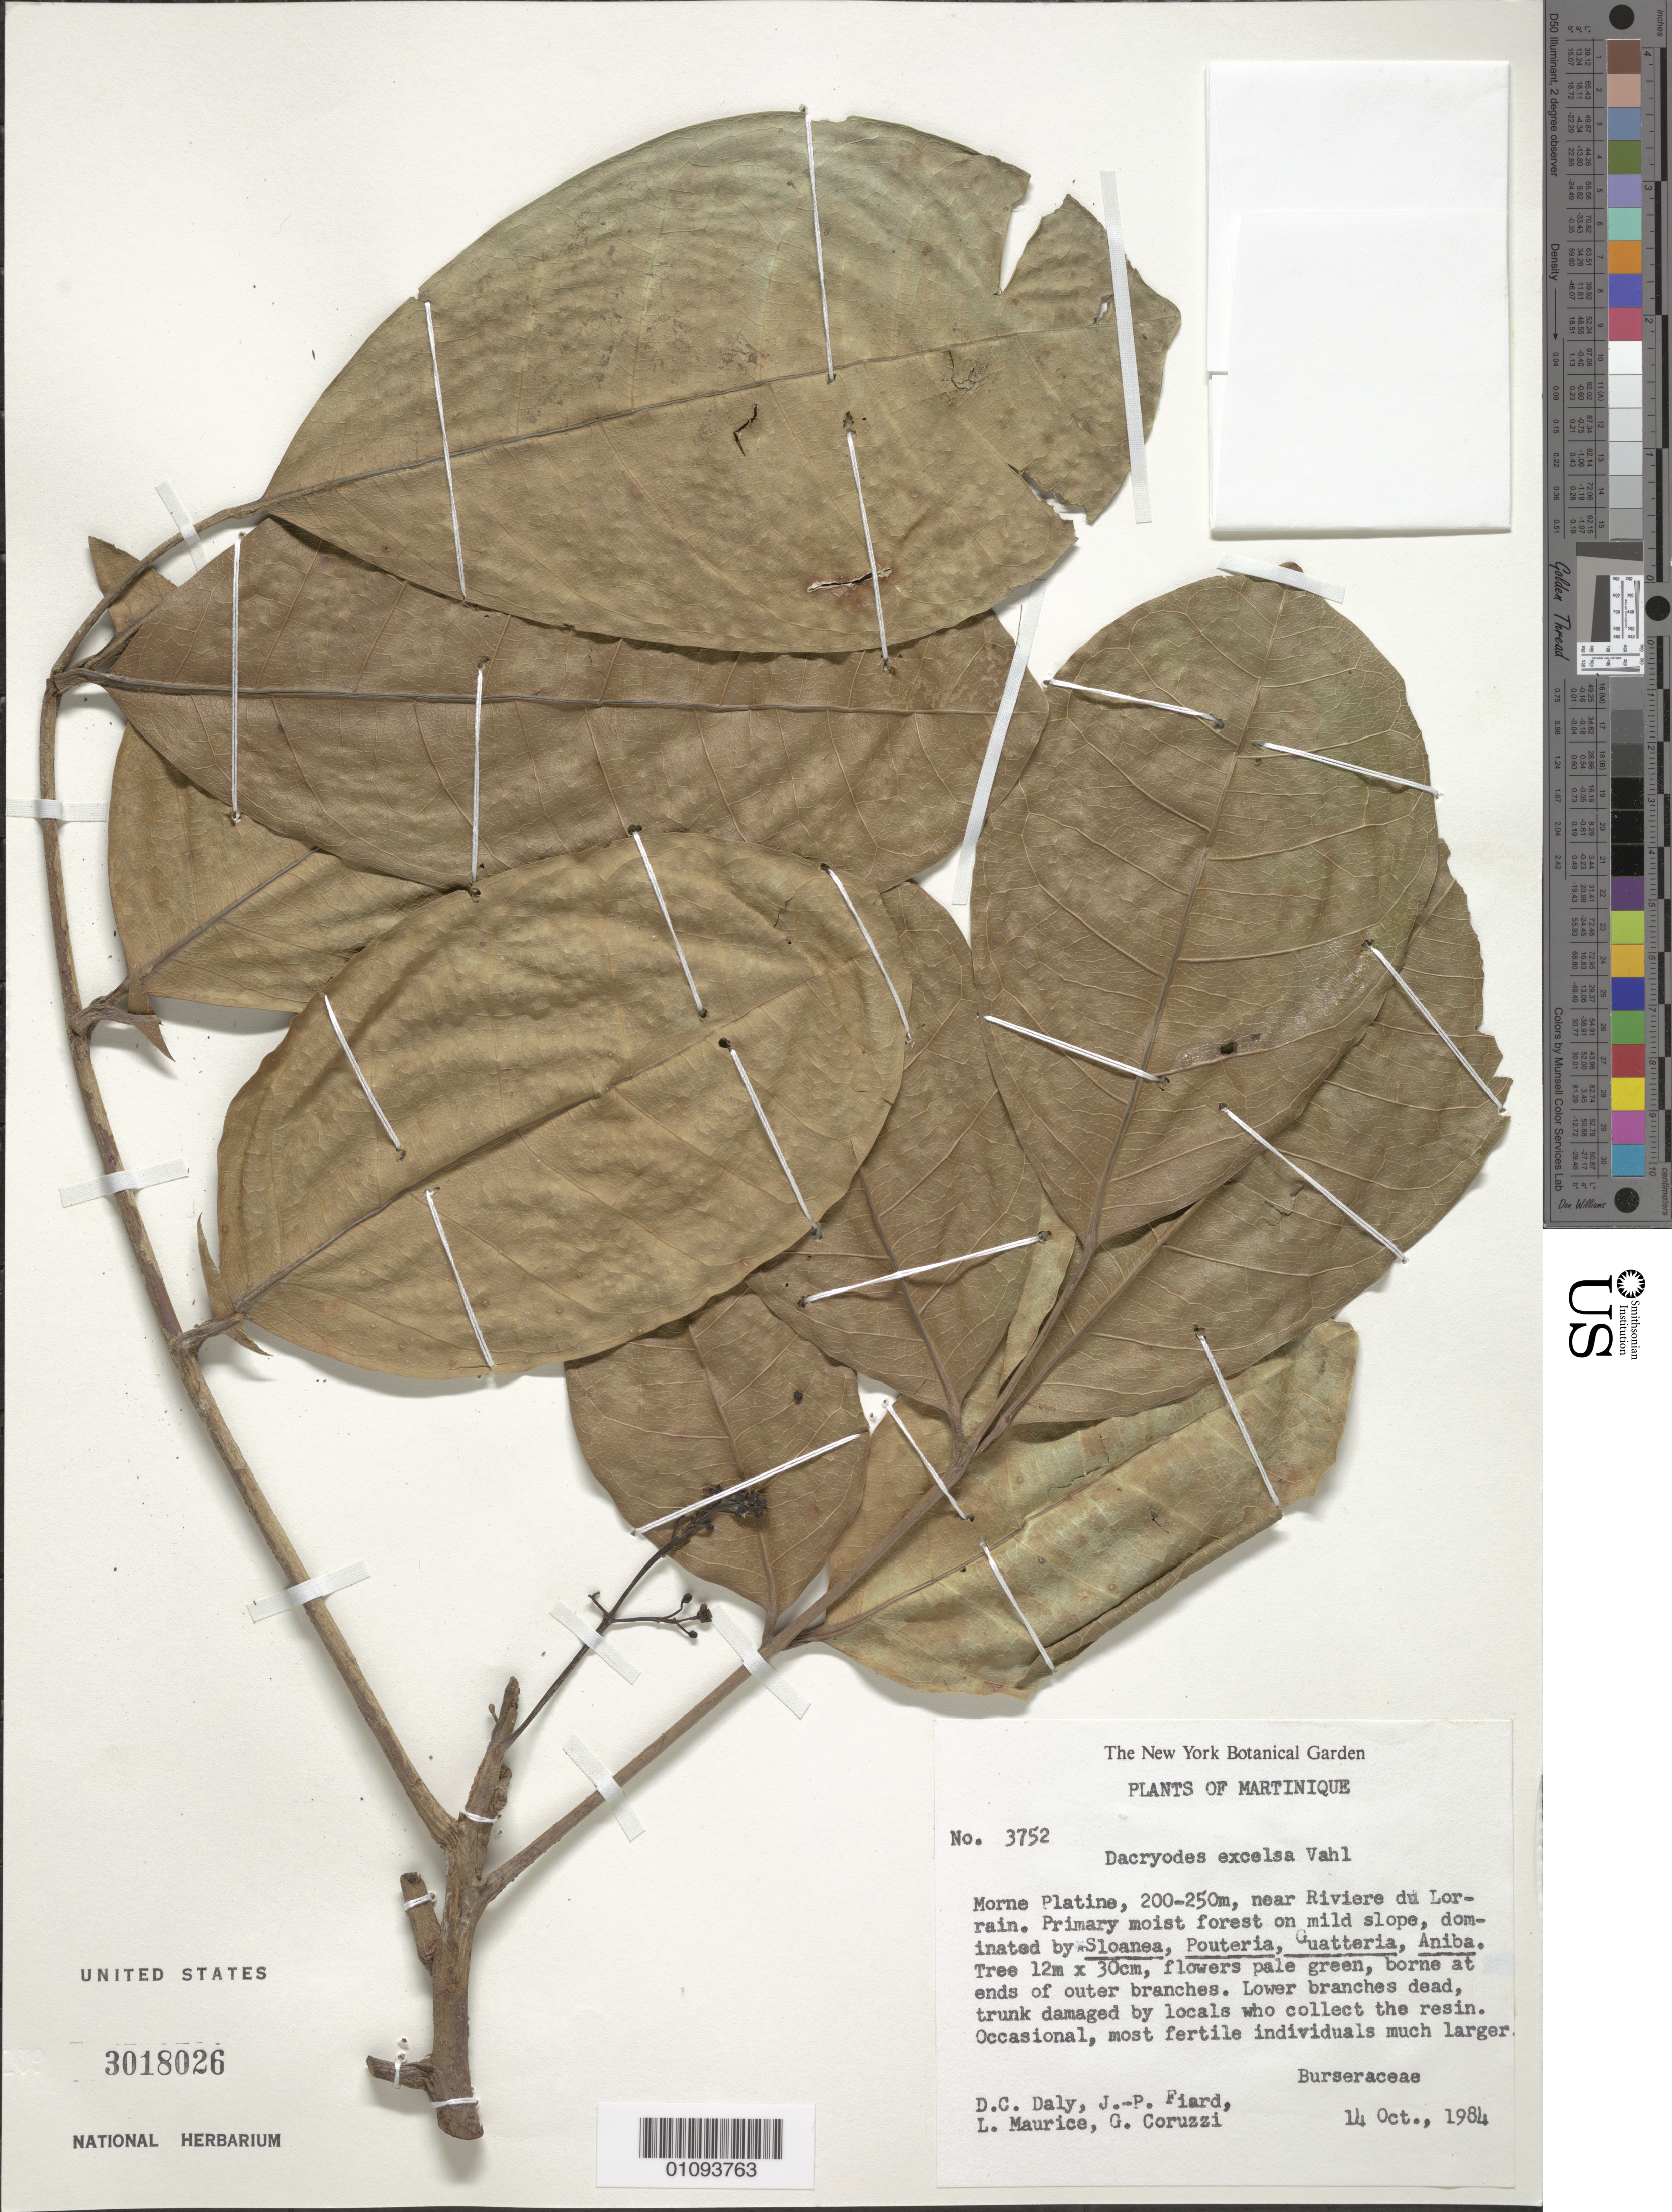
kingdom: Plantae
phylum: Tracheophyta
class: Magnoliopsida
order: Sapindales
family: Burseraceae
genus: Dacryodes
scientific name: Dacryodes excelsa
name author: Vahl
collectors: D. C. Daly, J.-P. Fiard, L. Maurice & G. Coruzzi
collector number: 3752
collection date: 1984-10-14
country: Martinique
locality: Morne Platine, near Riviere du Lorrain.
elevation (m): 200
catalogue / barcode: US 3018026